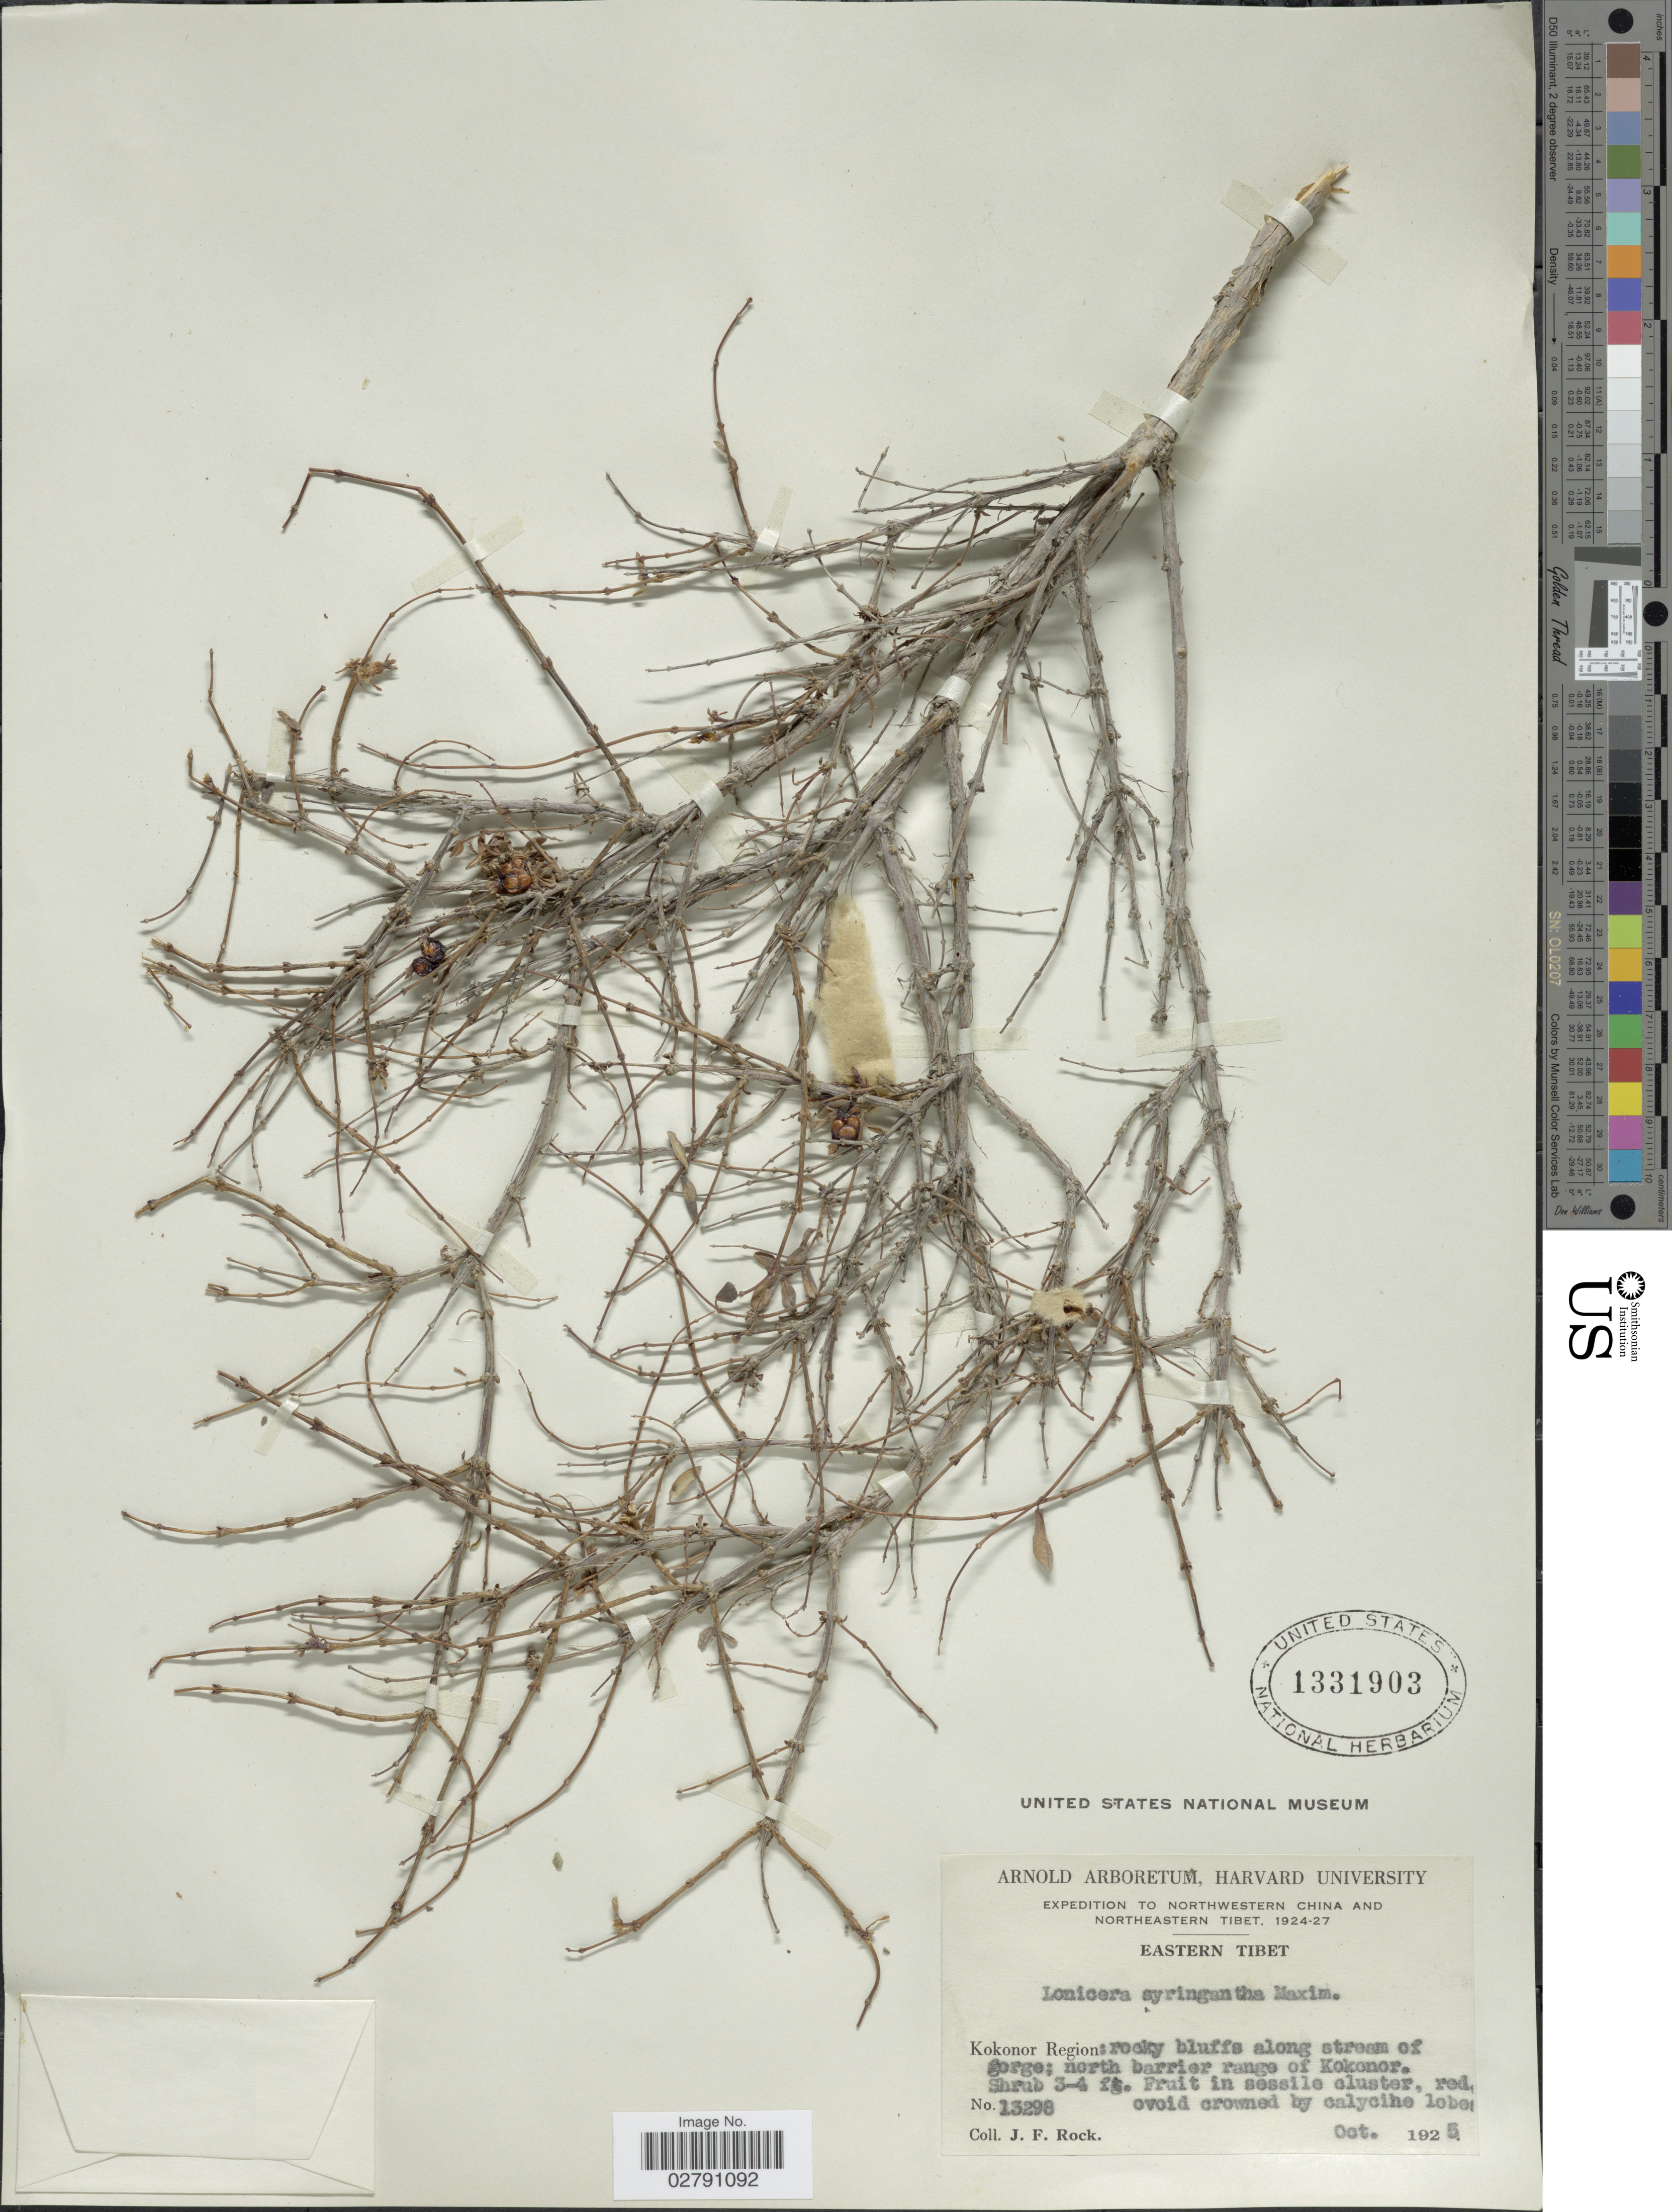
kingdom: Plantae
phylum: Tracheophyta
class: Magnoliopsida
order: Dipsacales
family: Caprifoliaceae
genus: Lonicera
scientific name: Lonicera syringantha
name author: Maxim.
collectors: J. Rock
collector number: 13298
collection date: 1925-10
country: China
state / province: Xizang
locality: Northwestern China and Northeastern Tibet. Eastern Tibet. Kokonor Region: rocky bluffs along stream of gorge: north barrier range of Kokonor.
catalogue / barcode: US 1331903